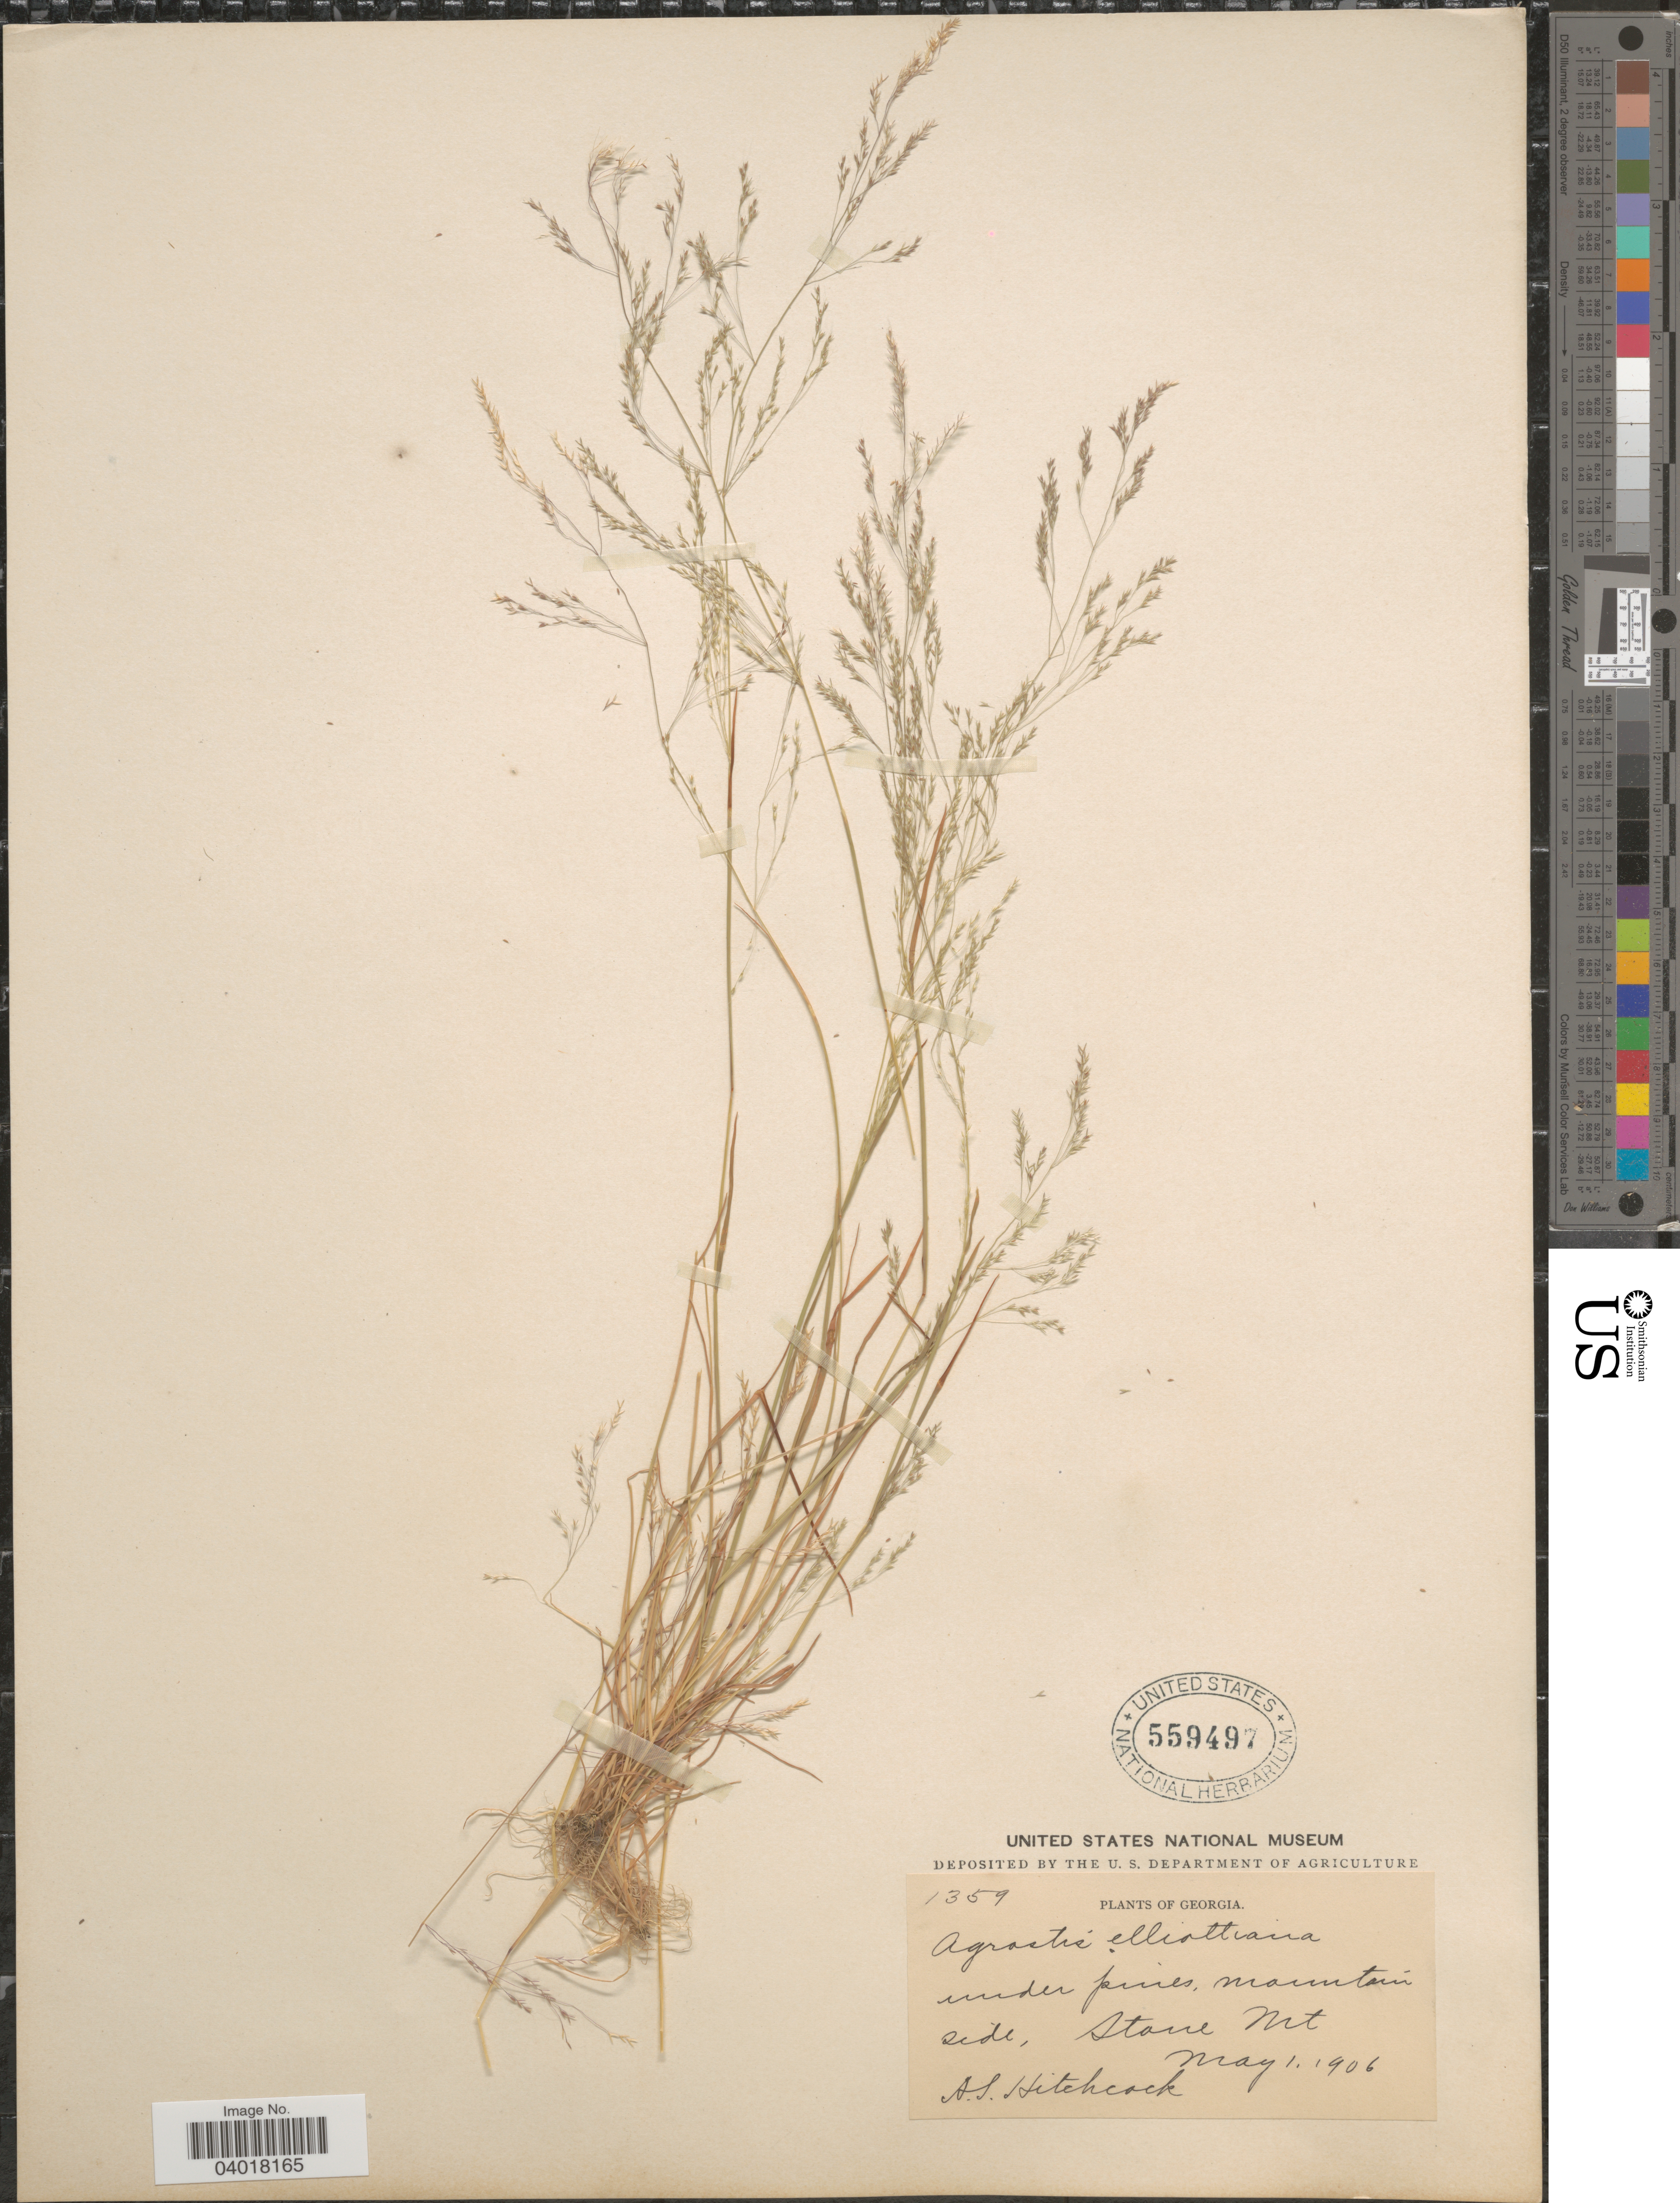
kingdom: Plantae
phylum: Tracheophyta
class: Liliopsida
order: Poales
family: Poaceae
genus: Agrostis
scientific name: Agrostis elliottiana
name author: Schult.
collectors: A. S. Hitchcock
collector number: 1359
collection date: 1906-05-01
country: United States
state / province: Georgia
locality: Under pines, mountain side, Stone Mt.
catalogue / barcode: US 559497